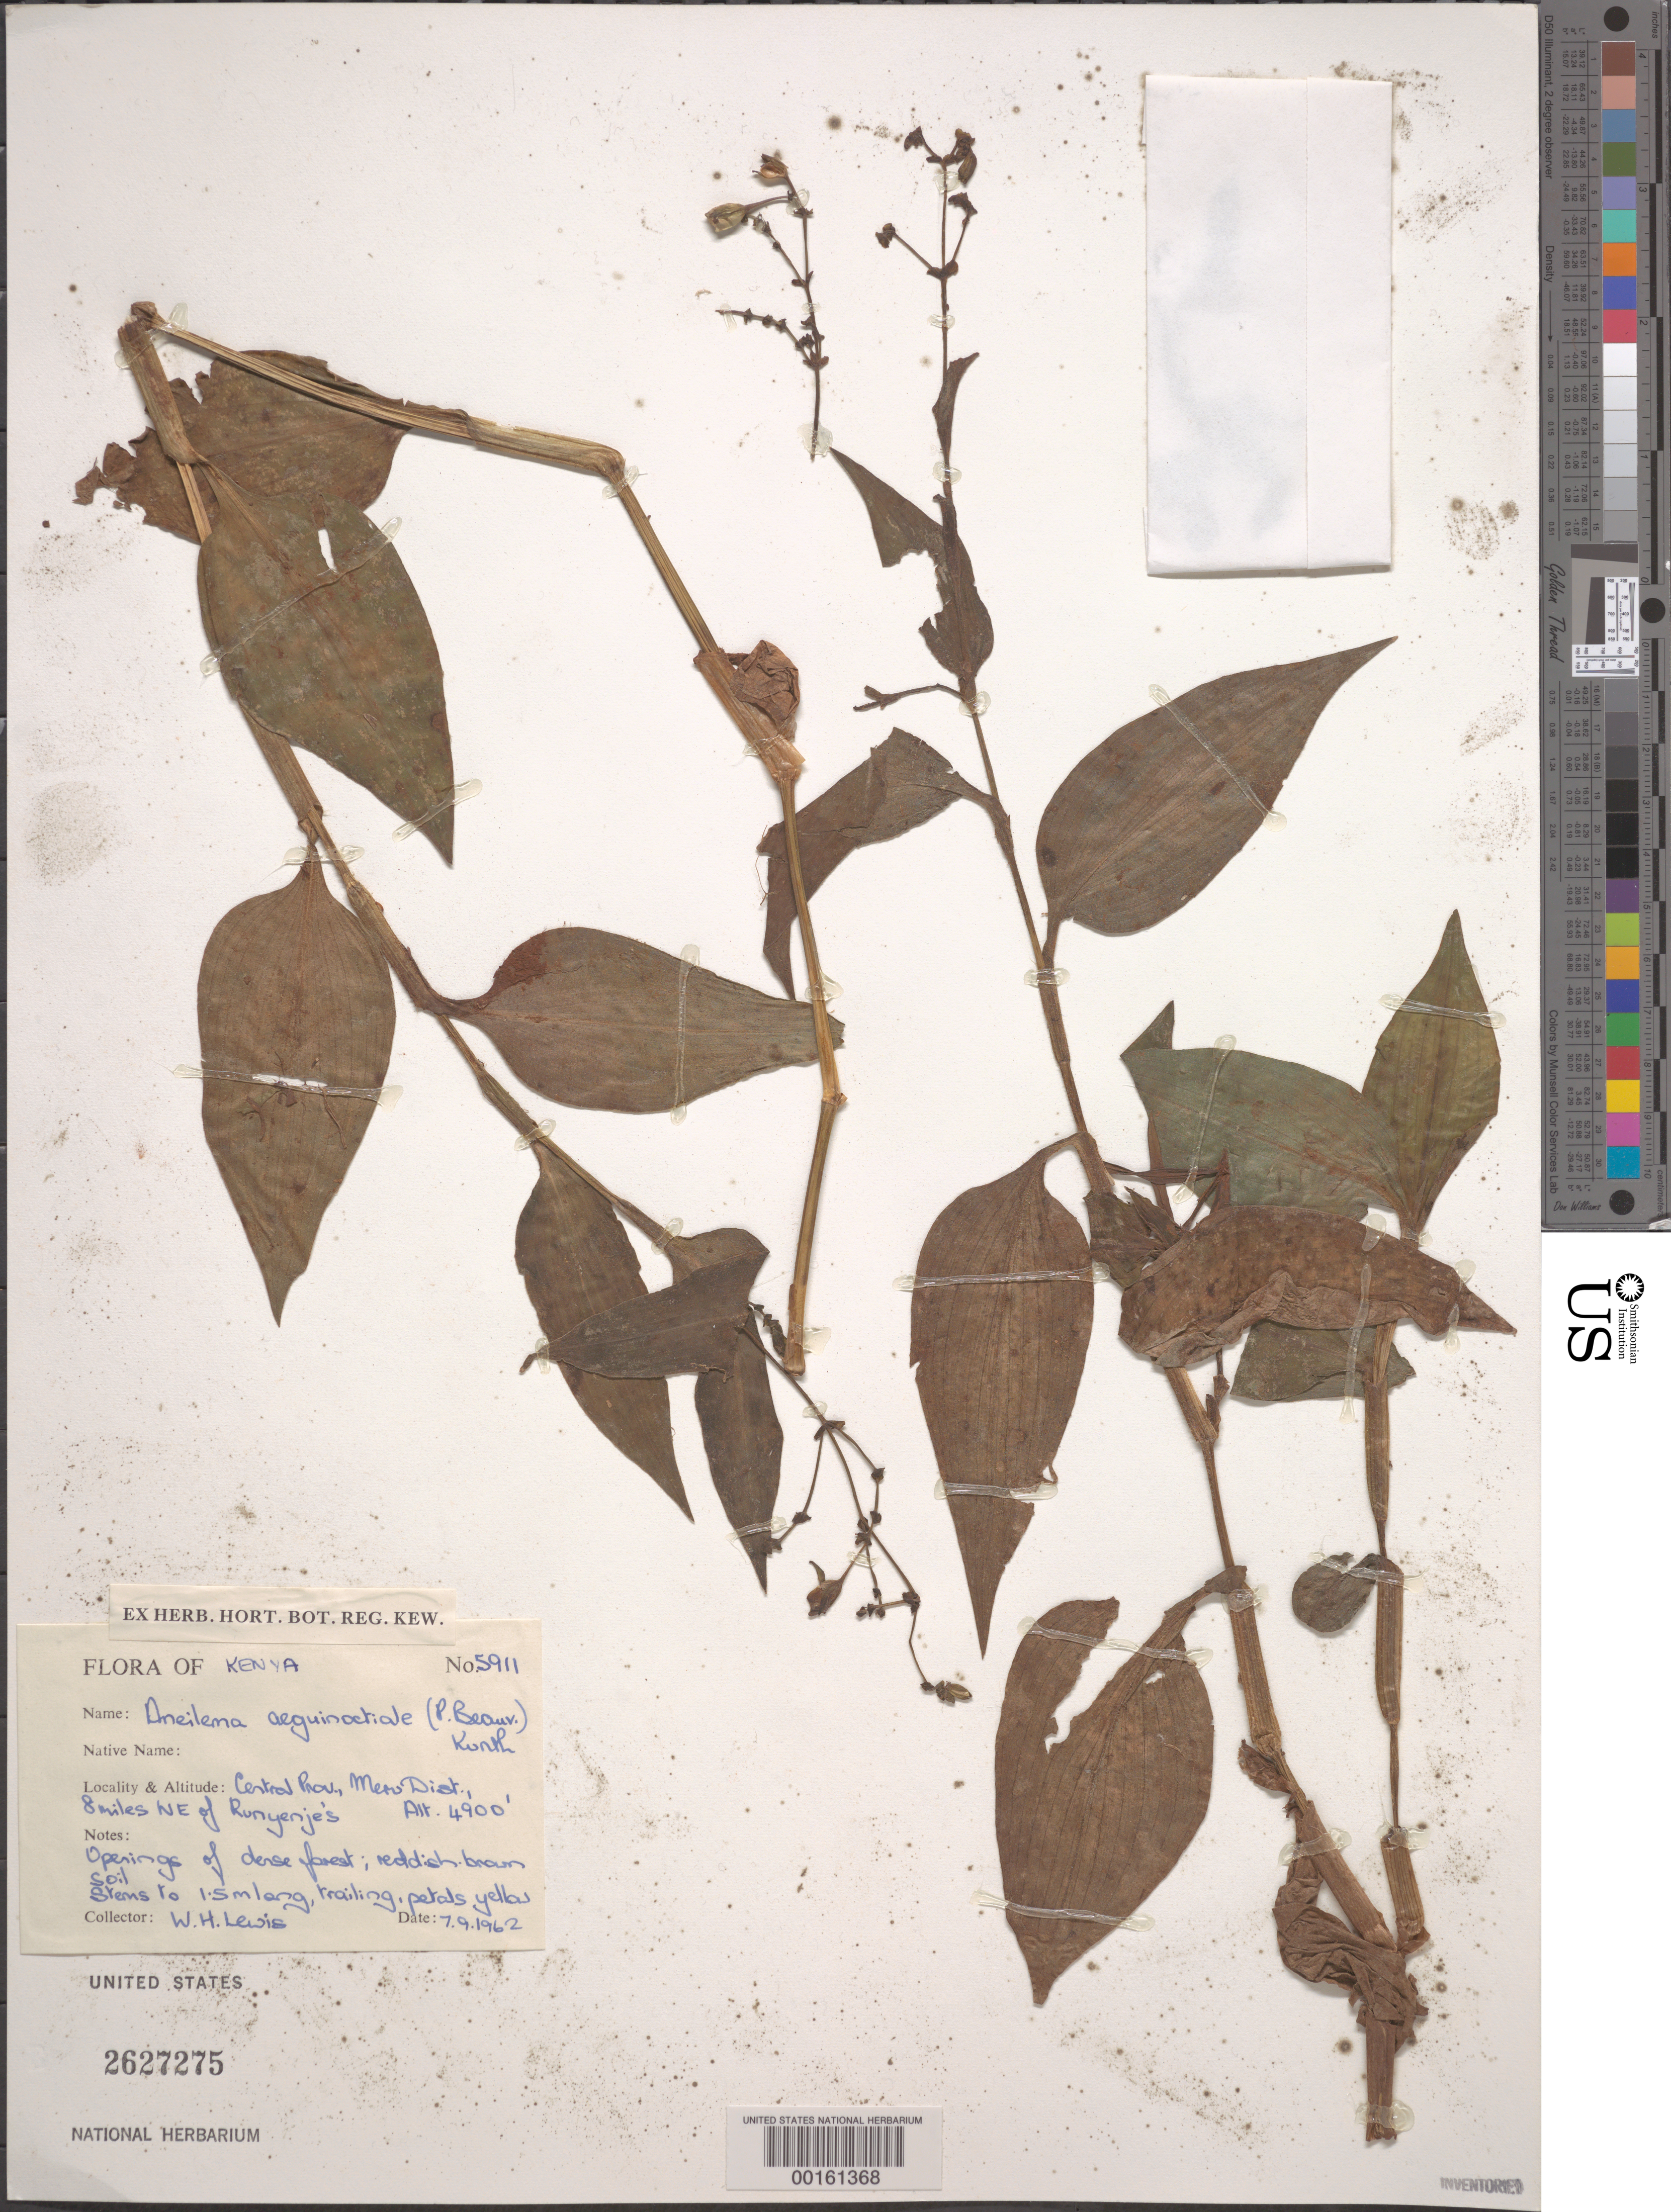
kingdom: Plantae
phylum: Tracheophyta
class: Liliopsida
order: Commelinales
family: Commelinaceae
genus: Aneilema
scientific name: Aneilema aequinoctiale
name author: (P. Beauv.) Loudon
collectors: W. H. Lewis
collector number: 5911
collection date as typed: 07 Sep 1962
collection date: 1962-09-07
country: Kenya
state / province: Meru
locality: Ne of runyenjes. [province originally recorded as central province.]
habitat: Openings in dense forest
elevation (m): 1495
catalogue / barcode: US 2627275